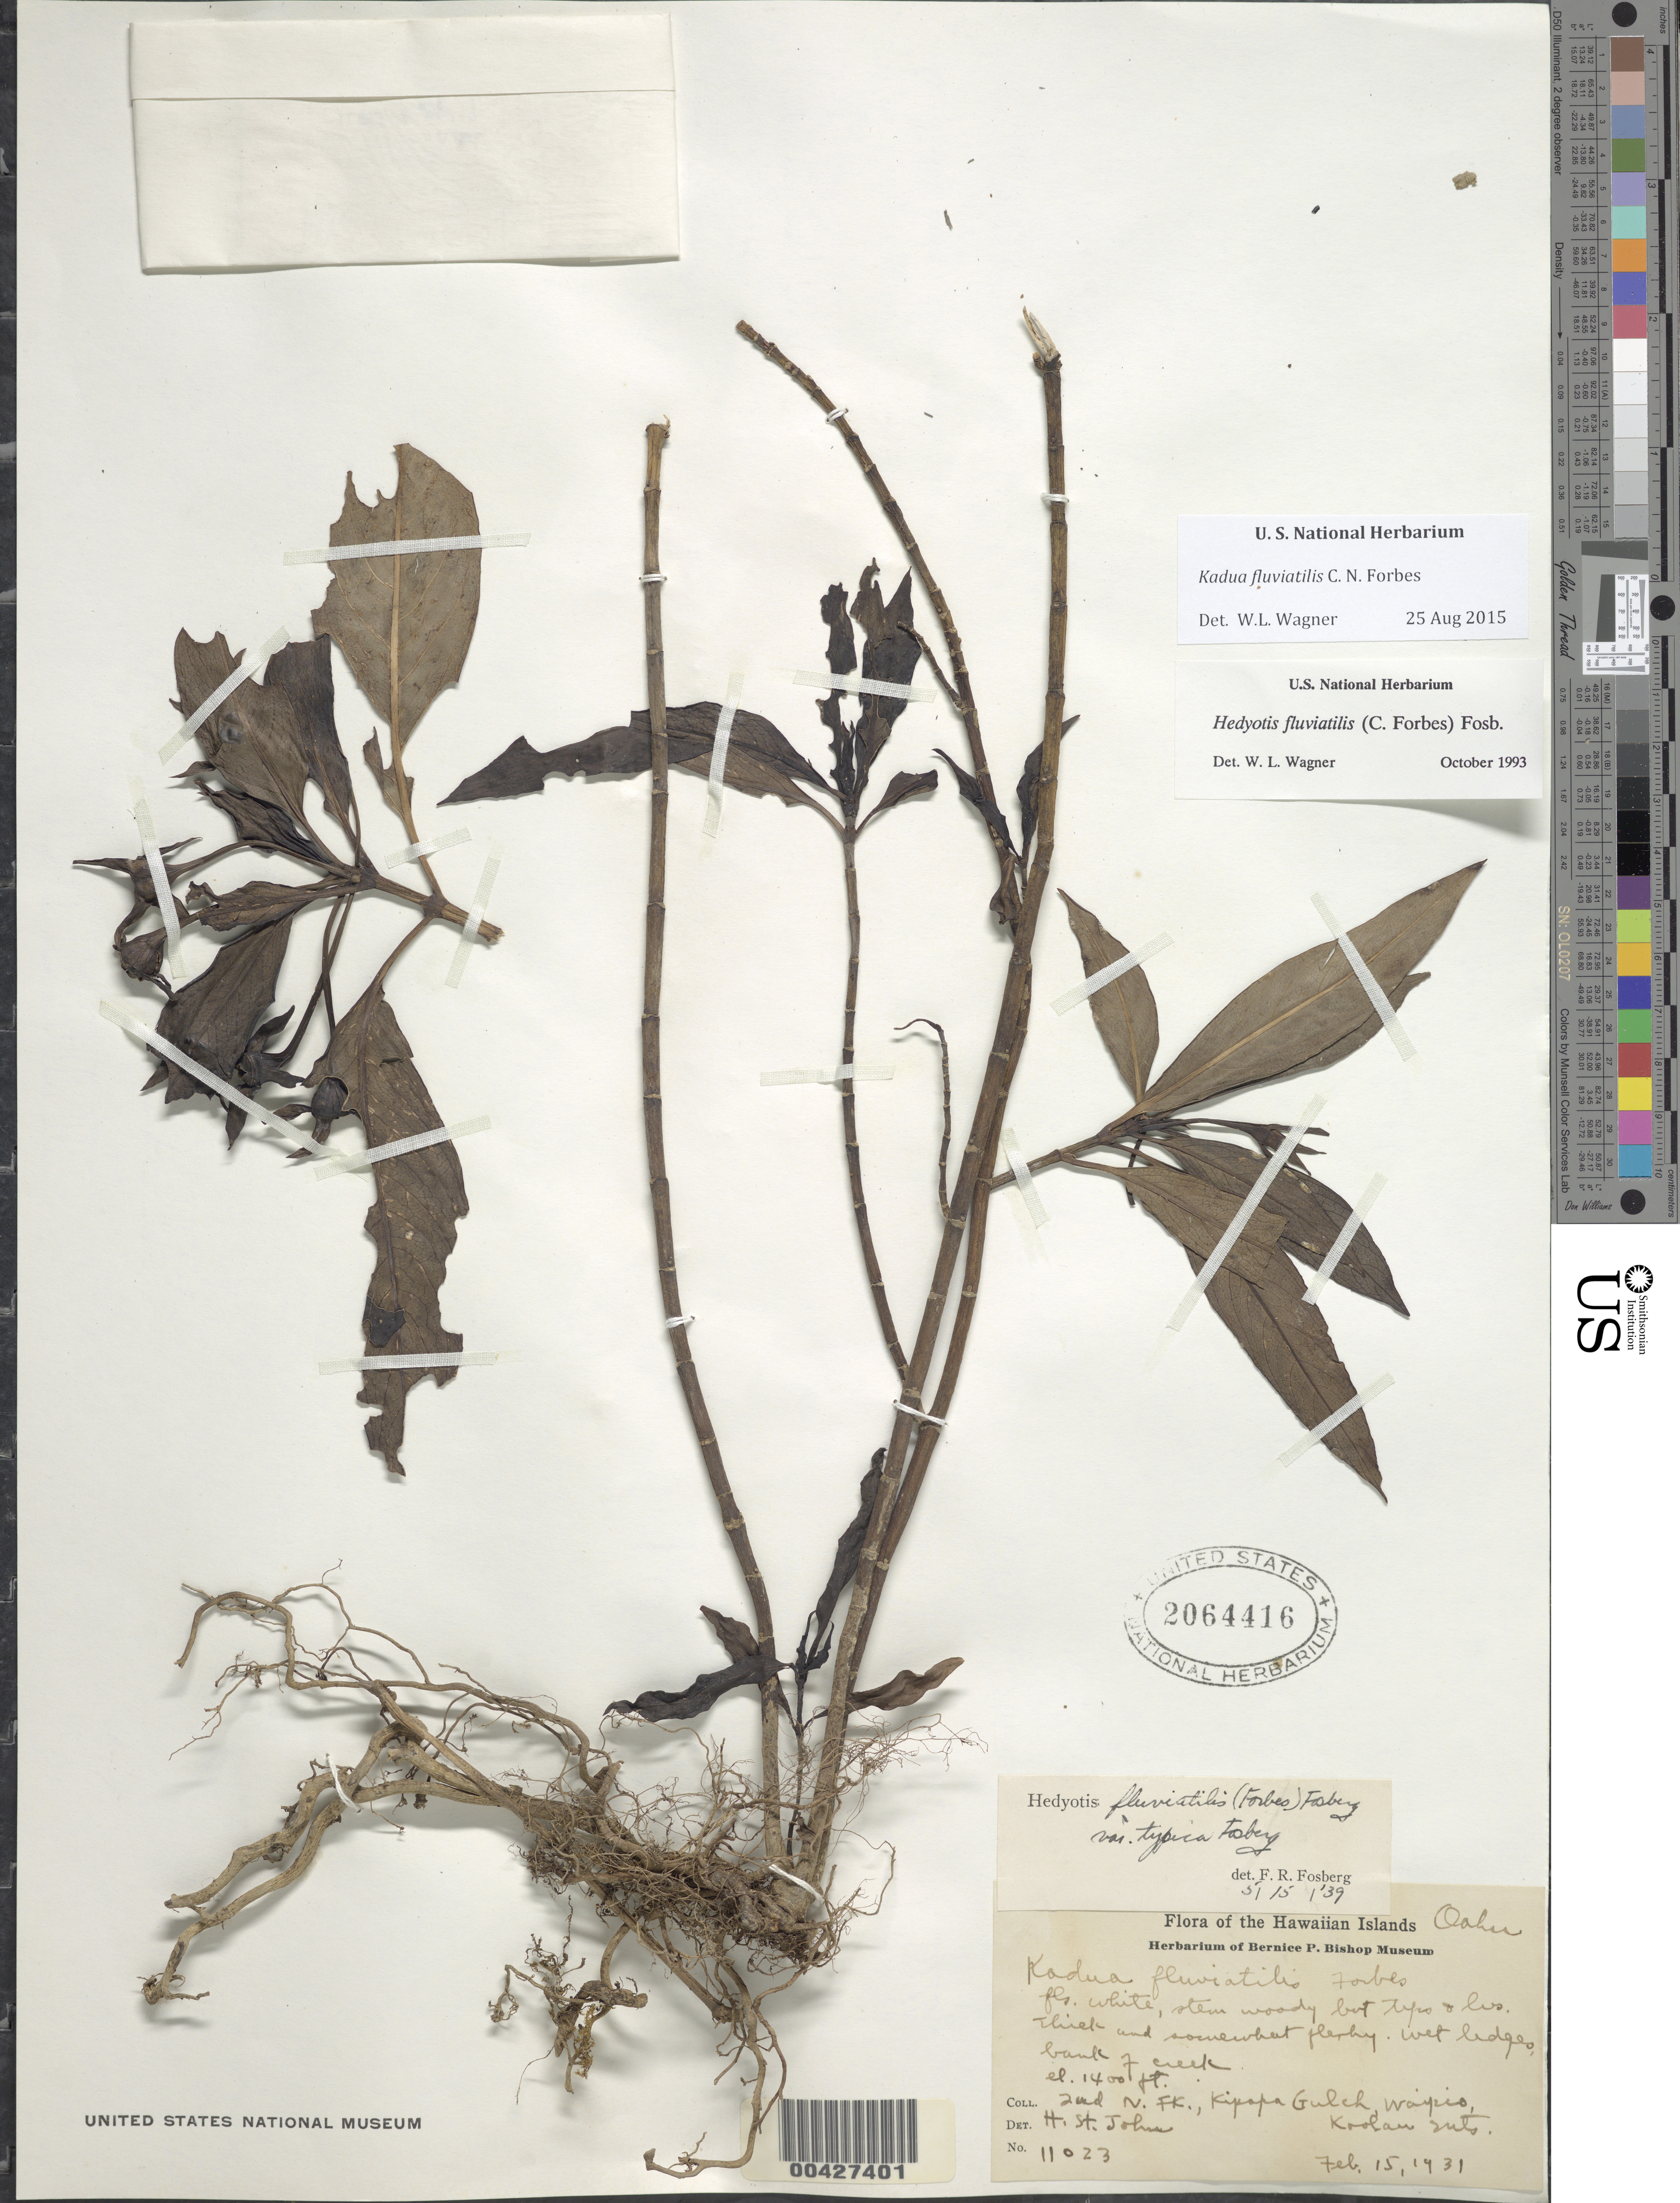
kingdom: Plantae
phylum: Tracheophyta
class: Magnoliopsida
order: Gentianales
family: Rubiaceae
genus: Kadua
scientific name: Kadua fluviatilis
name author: C.N. Forbes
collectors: H. St. John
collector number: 11023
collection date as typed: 15 Feb 1931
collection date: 1931-02-15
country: United States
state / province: Hawaii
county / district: Honolulu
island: Oahu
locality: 2nd N. Fork Kipopa Gulch, Waipio, Koolau Mountains.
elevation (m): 427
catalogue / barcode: US 2064416